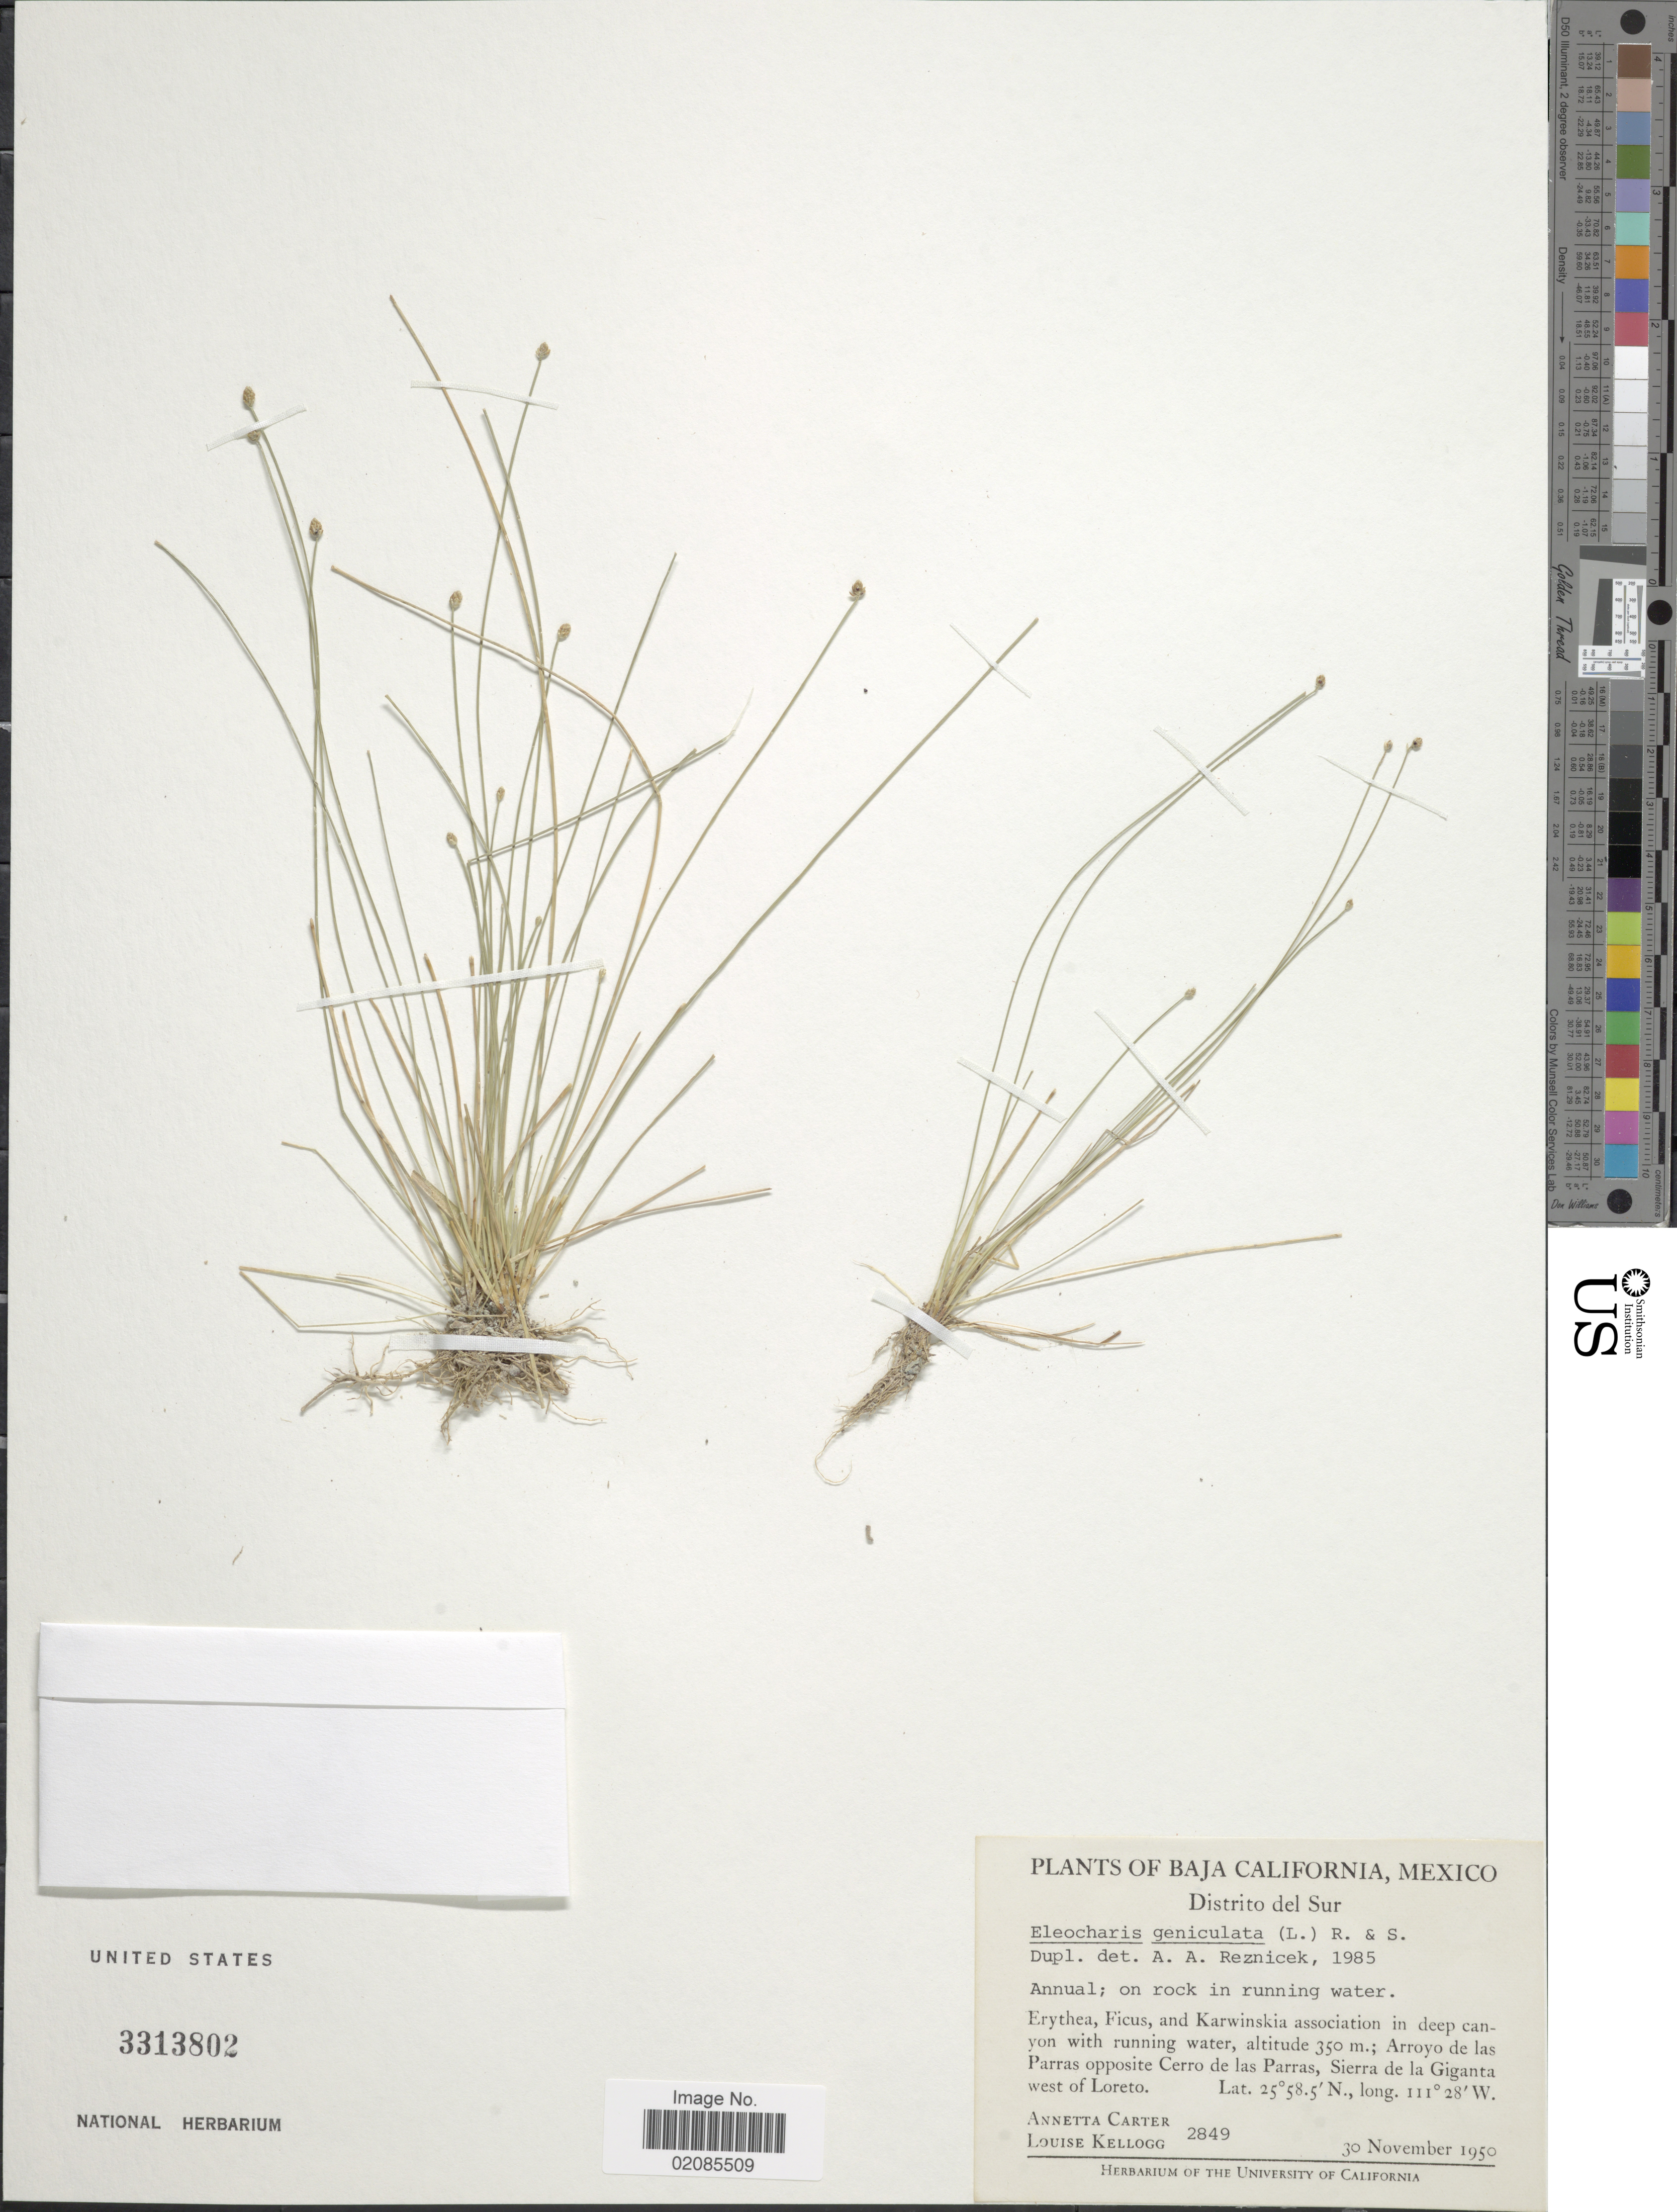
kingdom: Plantae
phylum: Tracheophyta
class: Liliopsida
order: Poales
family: Cyperaceae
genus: Eleocharis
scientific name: Eleocharis geniculata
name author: (L.) Roem. & Schult.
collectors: A. Carter & L. Kellogg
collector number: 2849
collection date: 1950-11-30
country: Mexico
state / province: Baja California Sur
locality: Distrito del Sur, on rock in running water, Arroyo de las Parras opposite Cerro de las Parras, Sierra de la Giganta west of Loreto.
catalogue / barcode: US 3313802